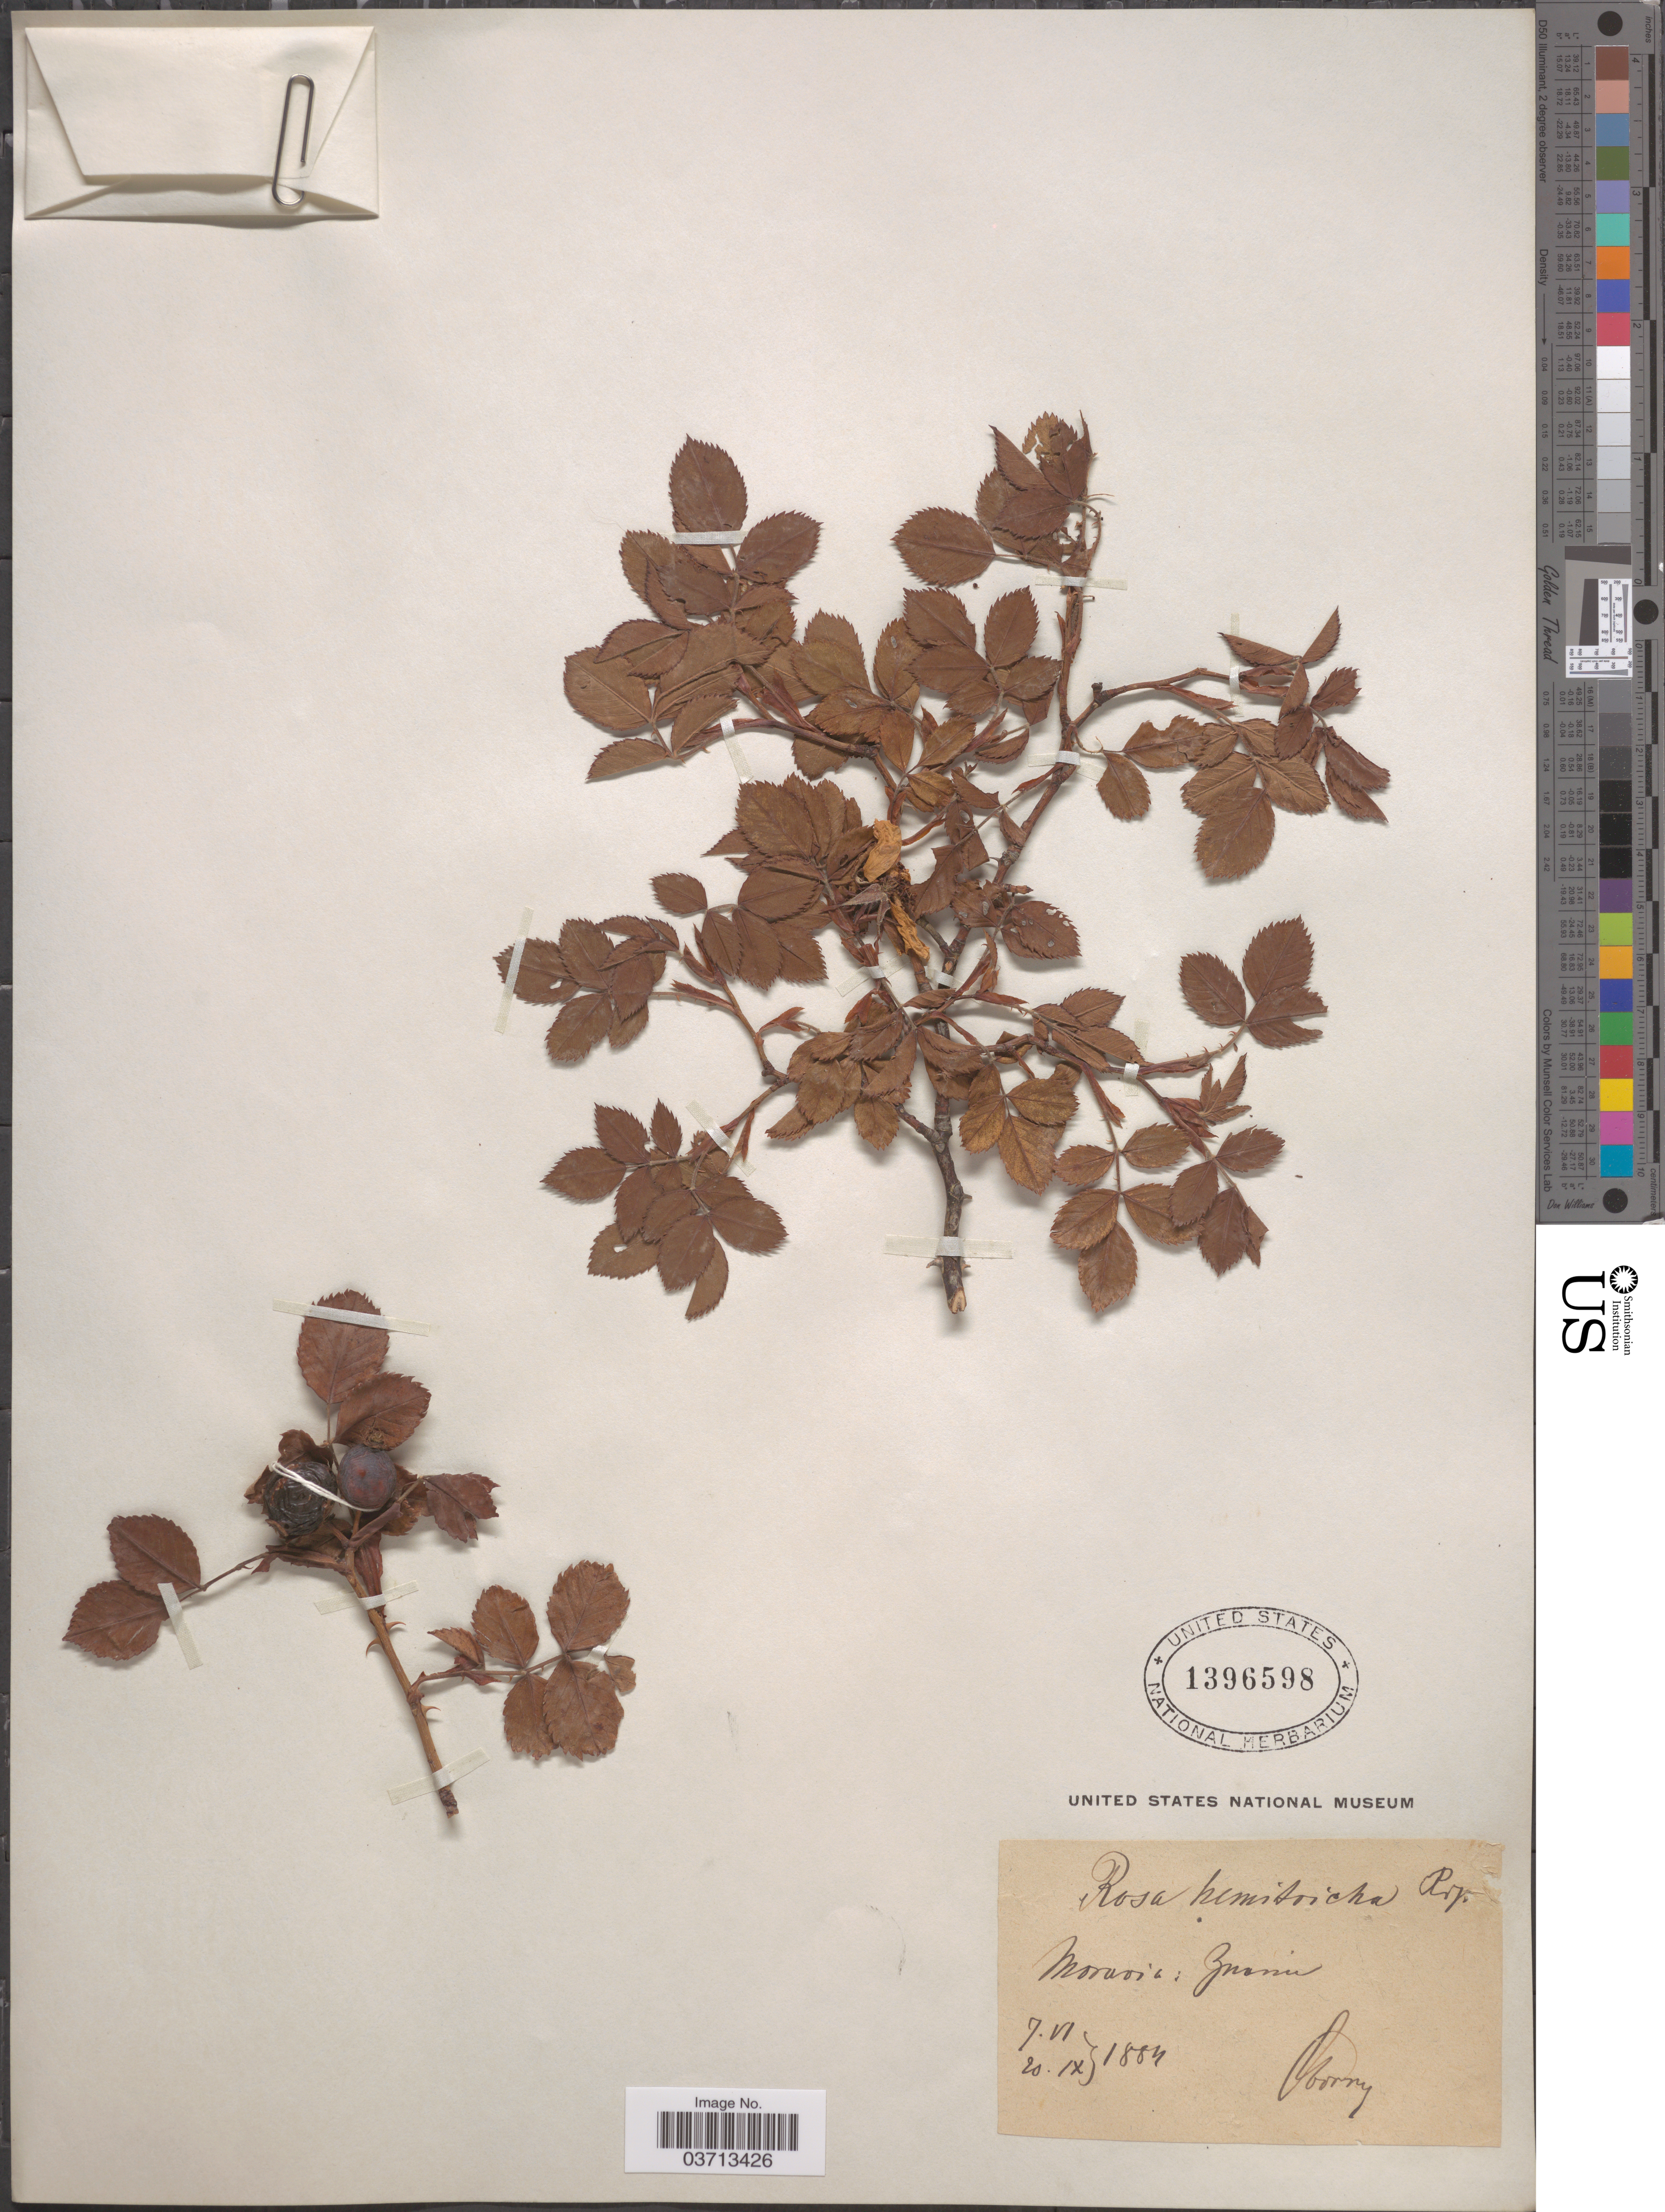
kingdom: Plantae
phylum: Tracheophyta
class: Magnoliopsida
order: Rosales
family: Rosaceae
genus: Rosa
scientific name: Rosa hemitricha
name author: Ripart ex Déségl.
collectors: Oborny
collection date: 1884-06-07/1884-09-20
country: Czechia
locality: Moravia: Znaim.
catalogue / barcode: US 1396598